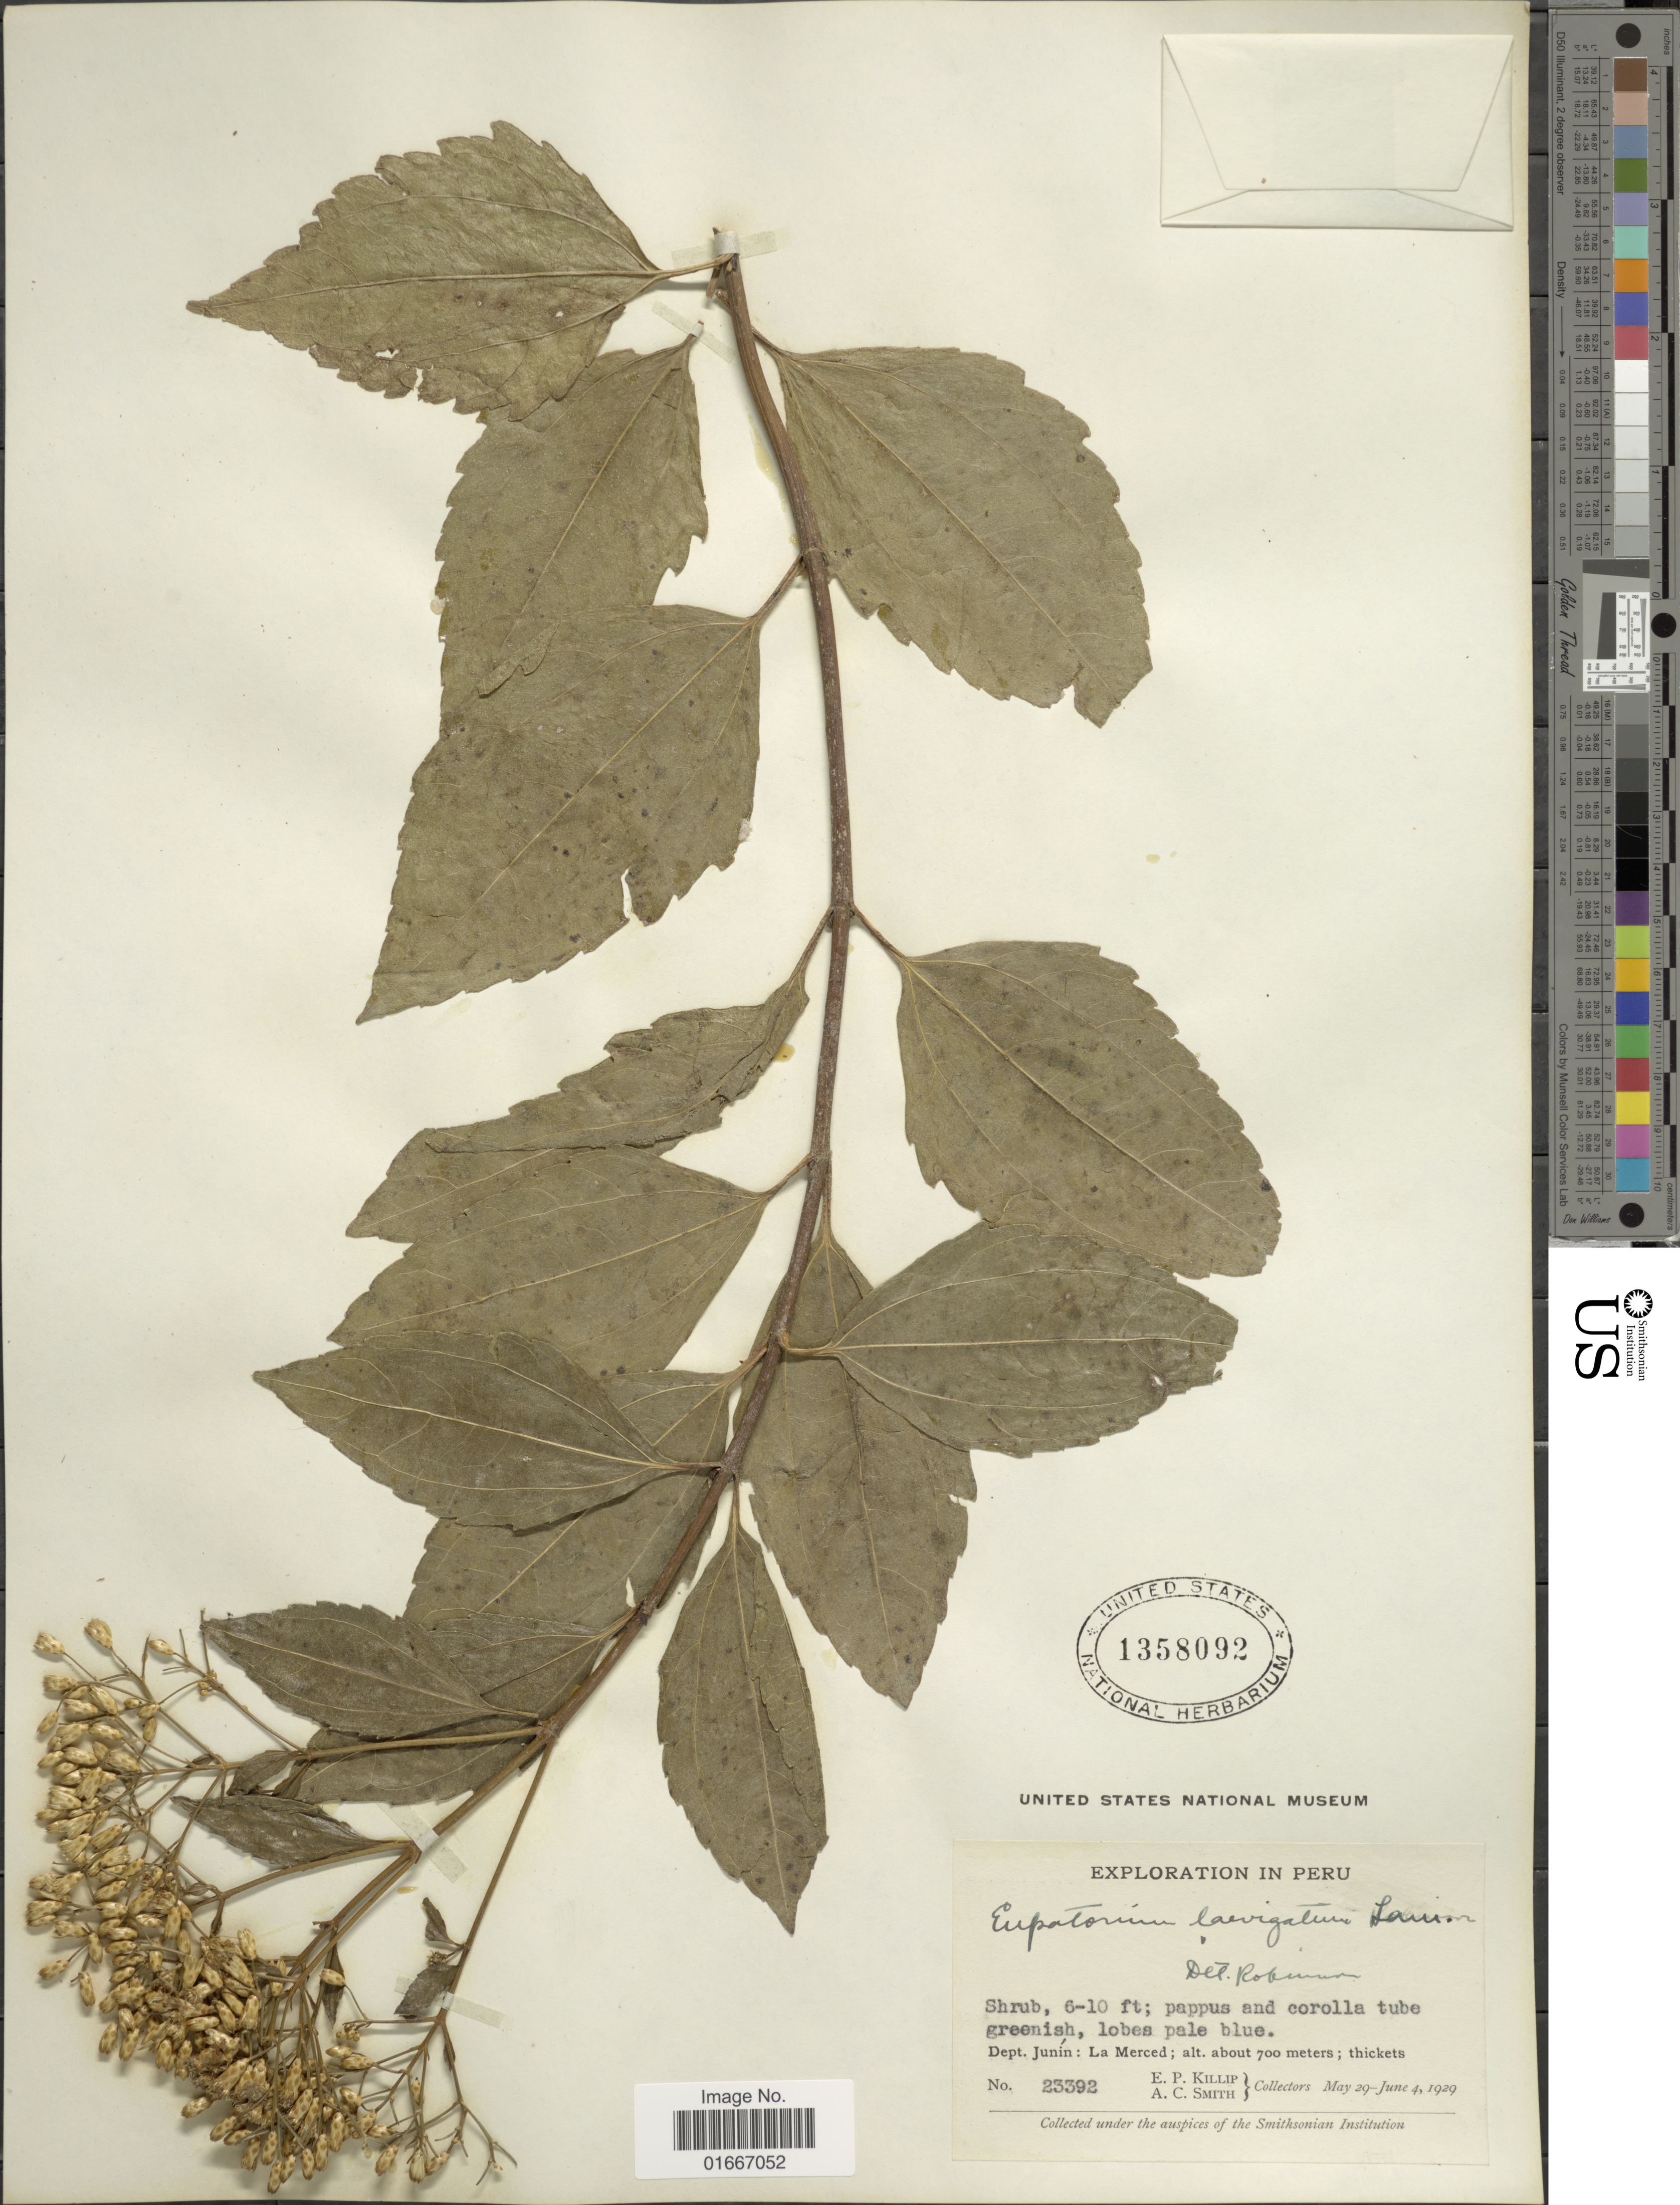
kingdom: Plantae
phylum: Tracheophyta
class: Magnoliopsida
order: Asterales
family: Asteraceae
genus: Chromolaena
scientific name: Chromolaena laevigata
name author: (Lam.) R.M. King & H. Rob.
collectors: E. P. Killip & A. C. Smith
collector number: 23392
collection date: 1929-05-29/1929-06-04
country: Peru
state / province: Junín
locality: Peru. Dept. Junín: La Merced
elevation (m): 7000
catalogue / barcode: US 1358092